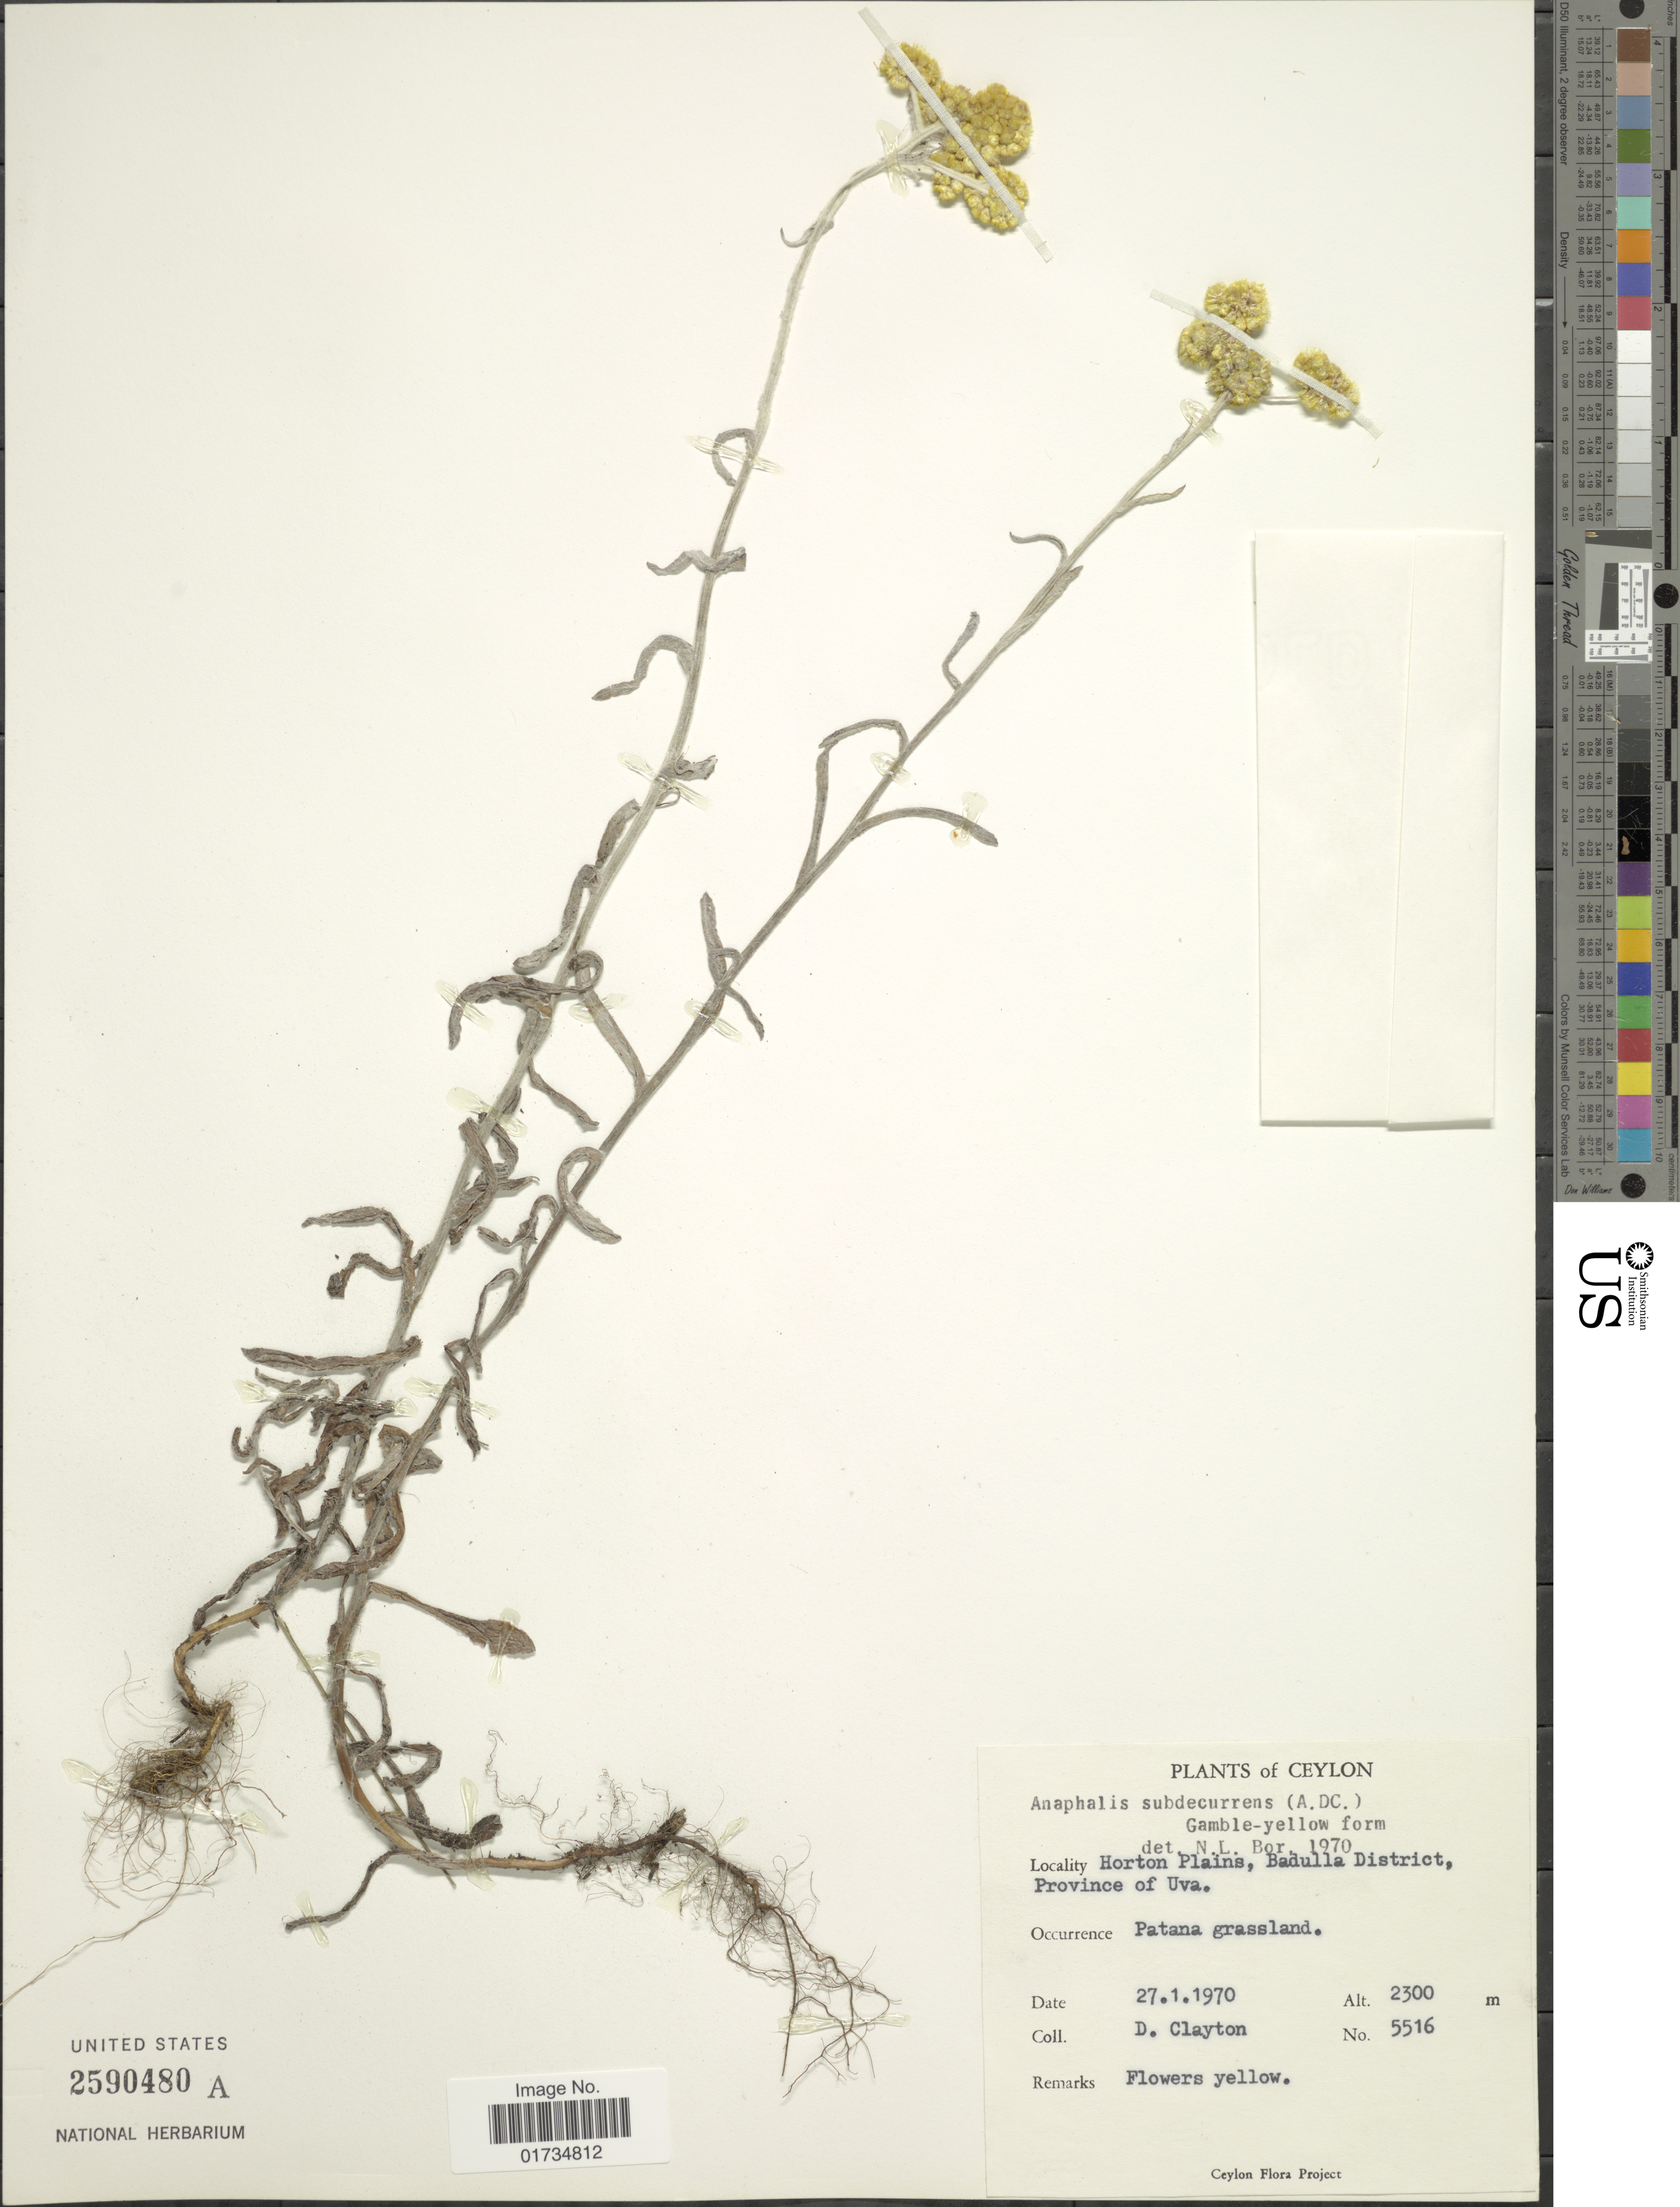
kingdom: Plantae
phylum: Tracheophyta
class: Magnoliopsida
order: Asterales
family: Asteraceae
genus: Pseudognaphalium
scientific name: Pseudognaphalium affine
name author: (D. Don) Anderb.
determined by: Chen, Y. S.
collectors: D. Clayton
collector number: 5516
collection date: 1970-01-27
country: Sri Lanka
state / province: Uva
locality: Ceylon. Horton Plains, Badulla District, Province of Uva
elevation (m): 2300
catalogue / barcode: US 2590480A